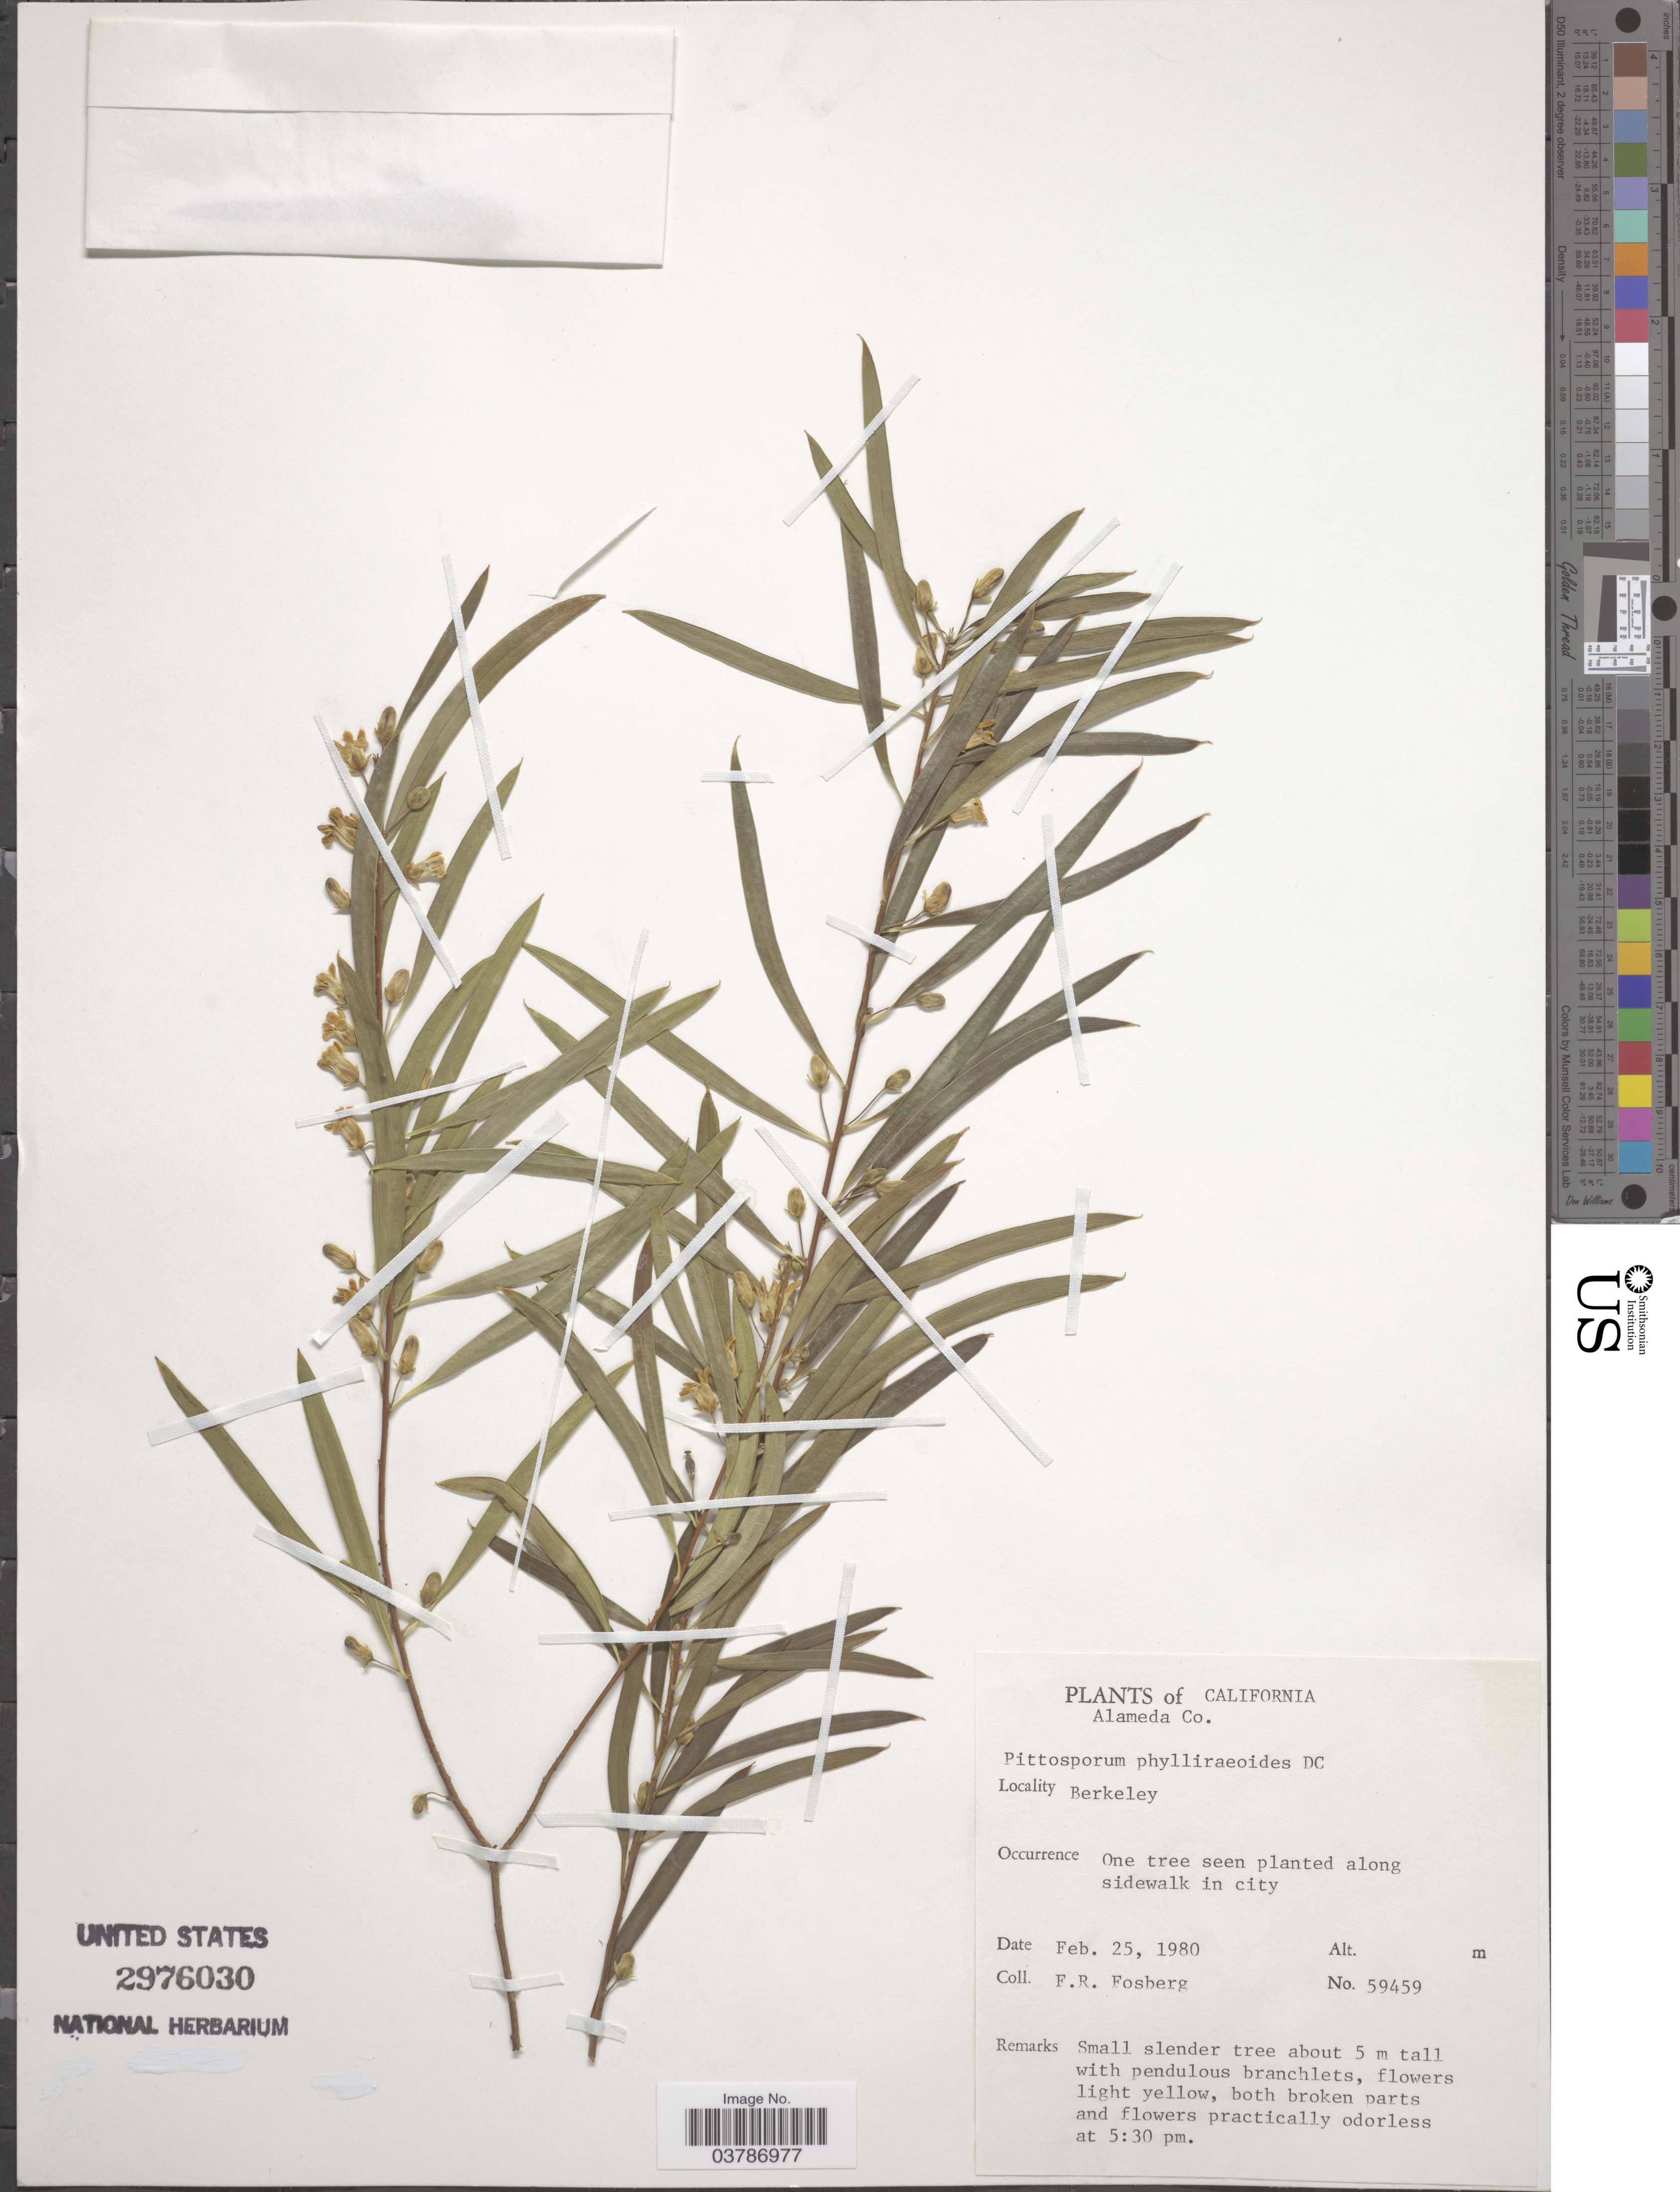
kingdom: Plantae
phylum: Tracheophyta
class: Magnoliopsida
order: Apiales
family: Pittosporaceae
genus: Pittosporum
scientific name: Pittosporum phillyreoides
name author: DC.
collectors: F. R. Fosberg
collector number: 59459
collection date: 1980-02-25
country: United States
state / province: California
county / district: Alameda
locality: Alameda Co. Berkeley.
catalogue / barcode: US 2976030